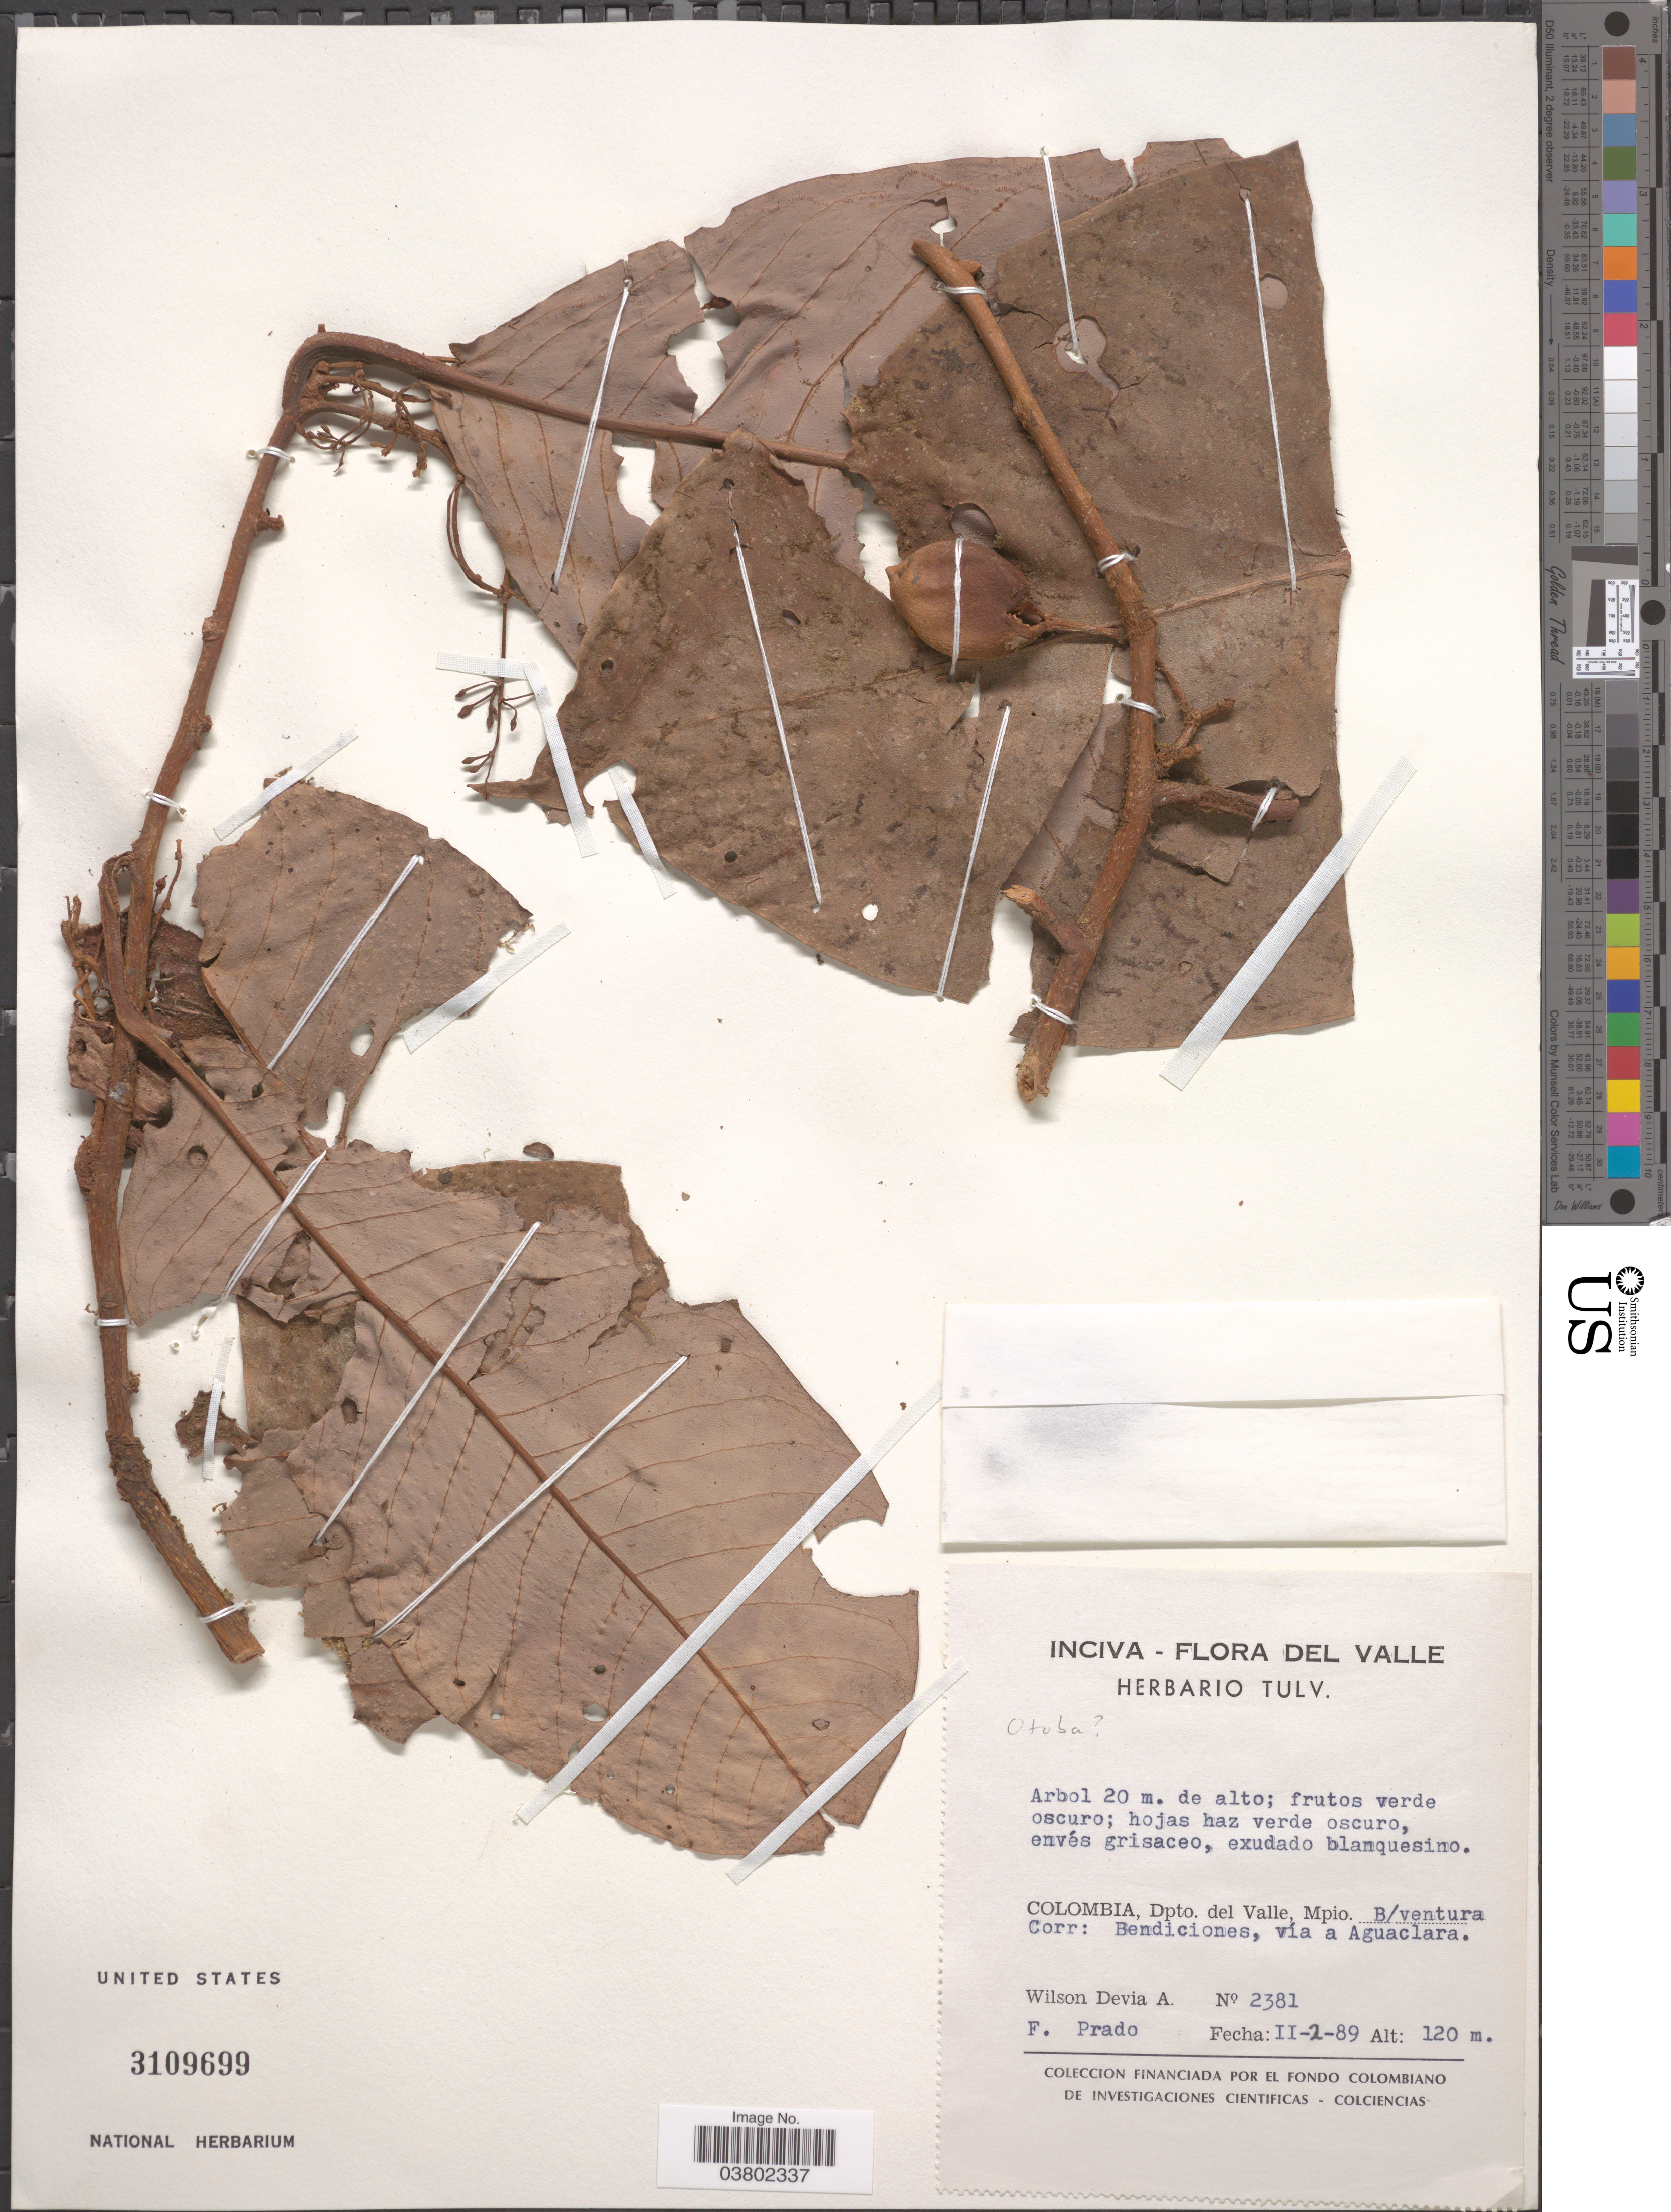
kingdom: Plantae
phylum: Tracheophyta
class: Magnoliopsida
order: Magnoliales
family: Myristicaceae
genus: Otoba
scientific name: Otoba sp.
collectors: W. Devia A. & F. Prado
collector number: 2381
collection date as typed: Transcribed d/m/y: 2/2/89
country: Colombia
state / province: Valle del Cauca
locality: Dpto. del Valle, Mpio B/ventura. Corr: Bendiciones, vía a Aguaclara.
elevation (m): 120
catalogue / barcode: US 3109699